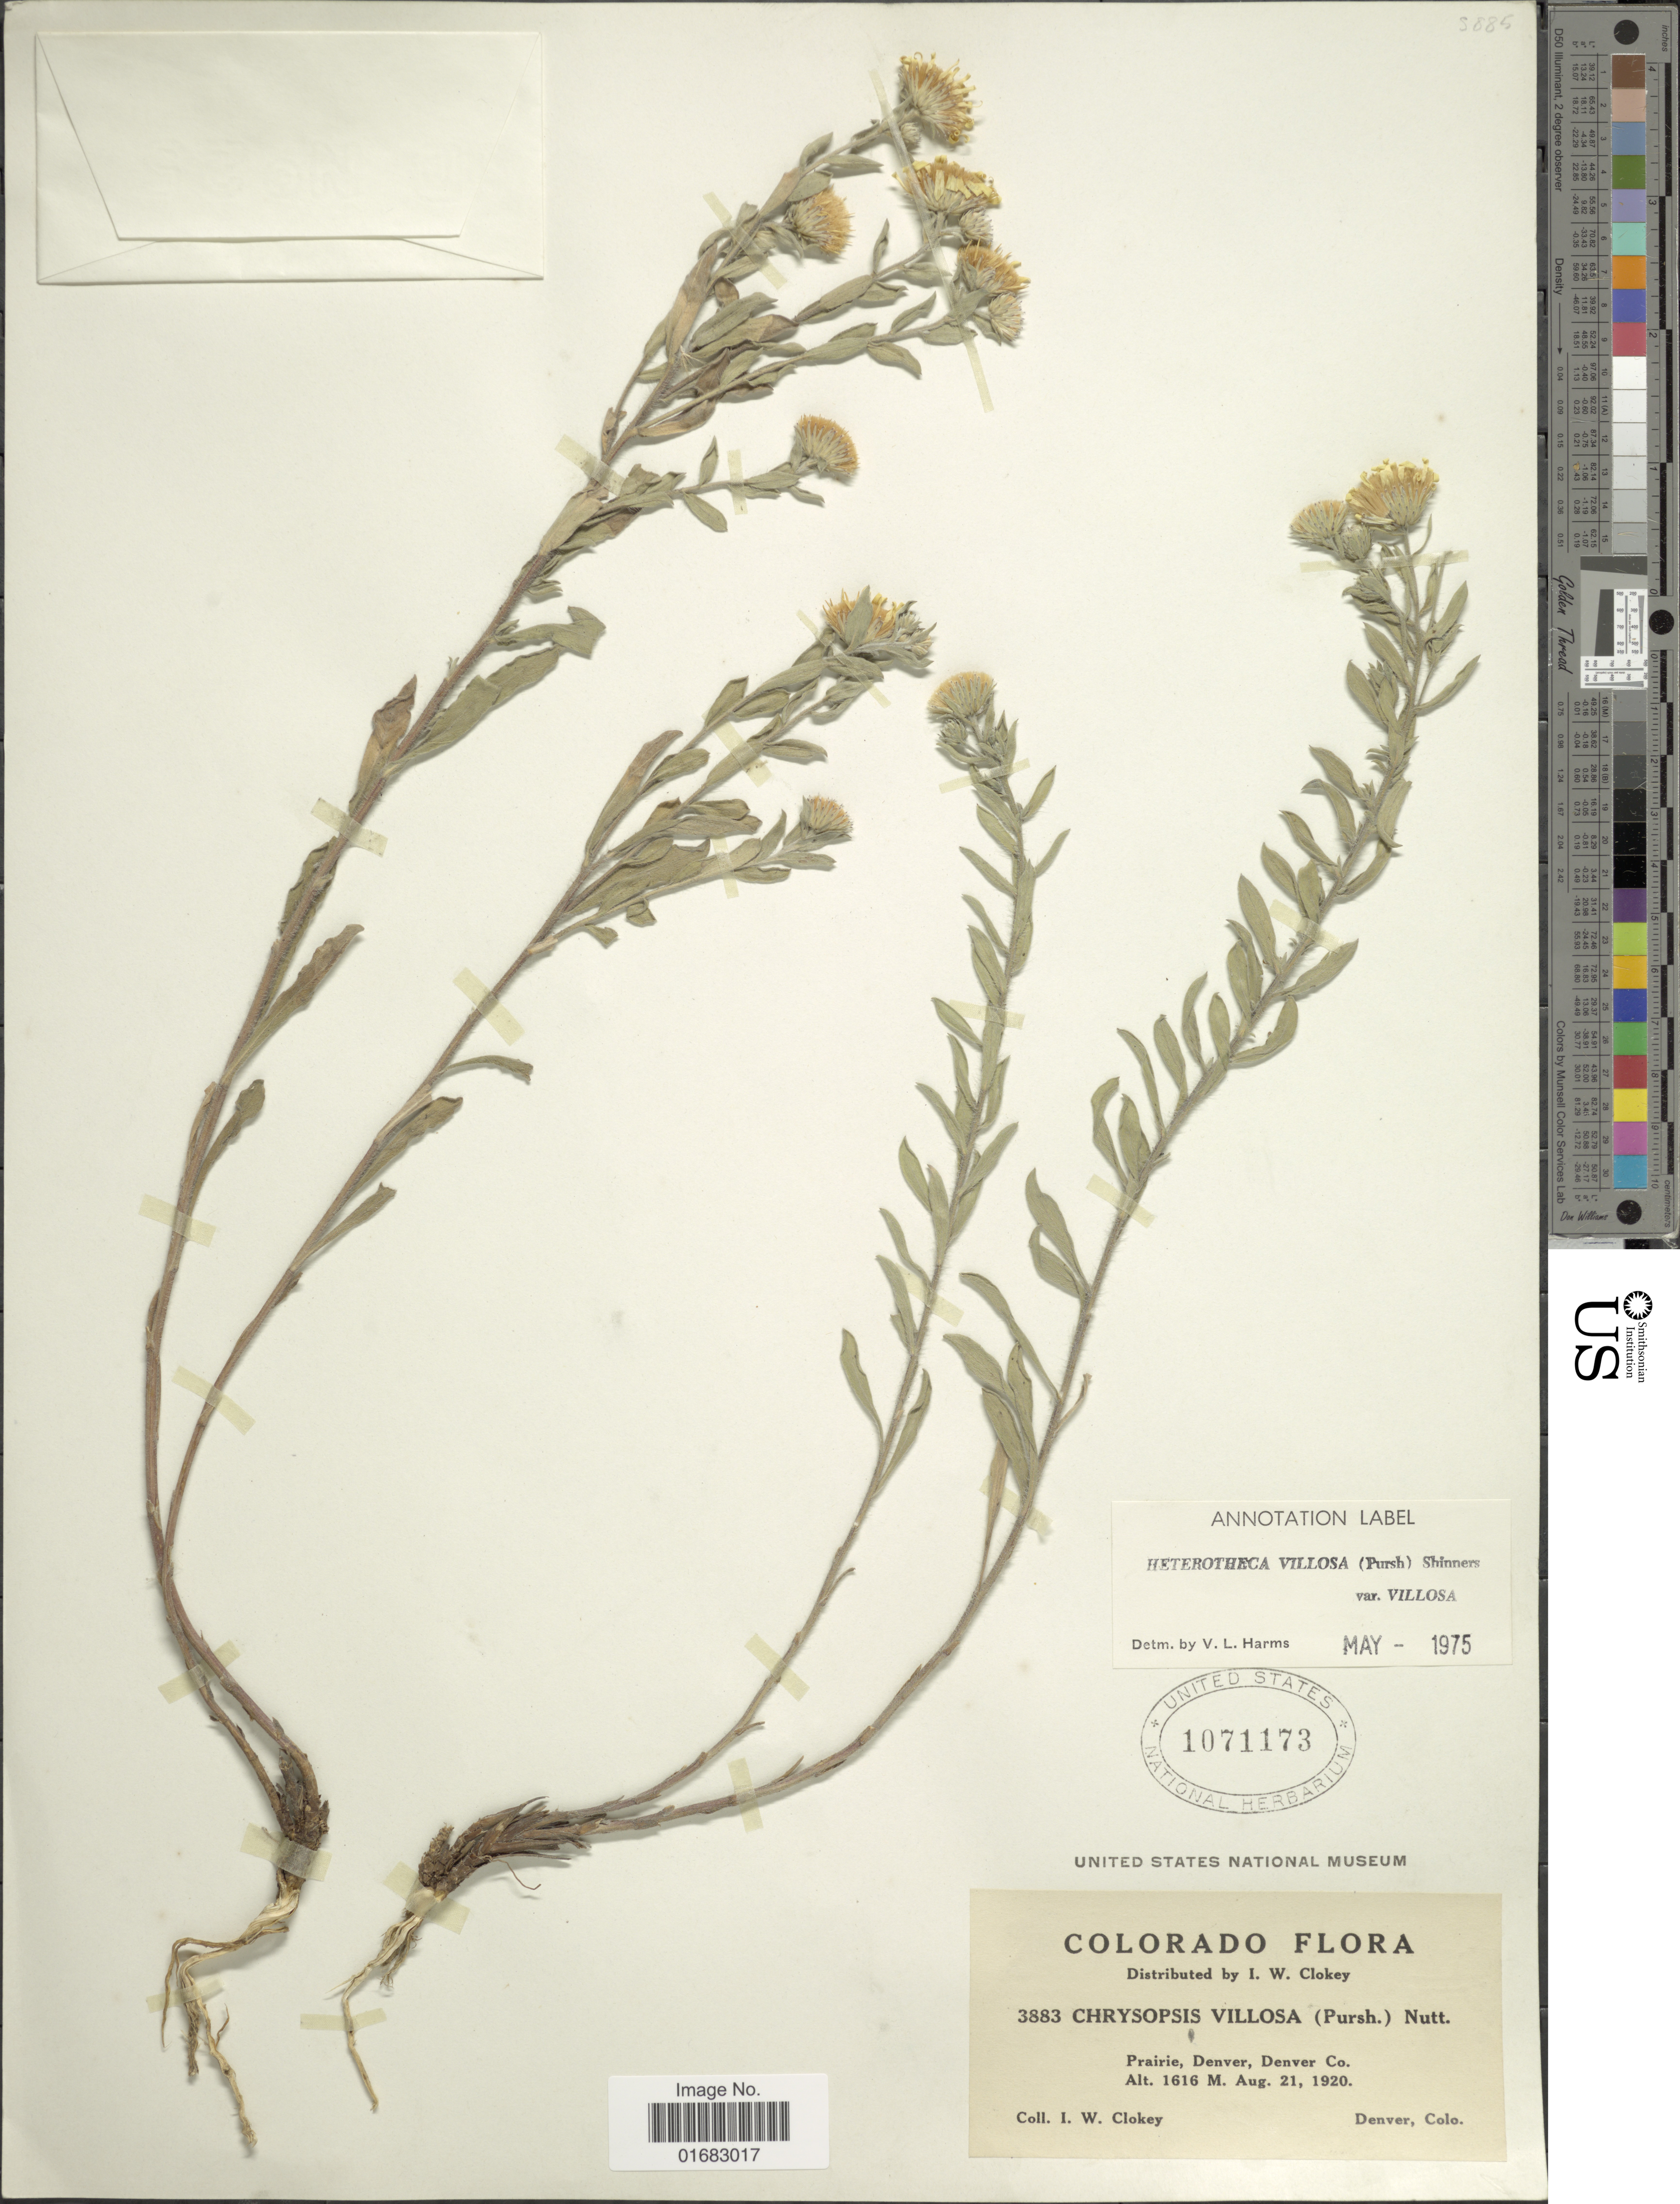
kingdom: Plantae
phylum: Tracheophyta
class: Magnoliopsida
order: Asterales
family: Asteraceae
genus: Heterotheca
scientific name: Heterotheca villosa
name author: (Pursh) Shinners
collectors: I. W. Clokey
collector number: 3883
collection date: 1920-08-21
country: United States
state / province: Colorado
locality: Prairie, Denver, Denver Co, Denver, Colo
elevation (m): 1616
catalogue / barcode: US 1071173